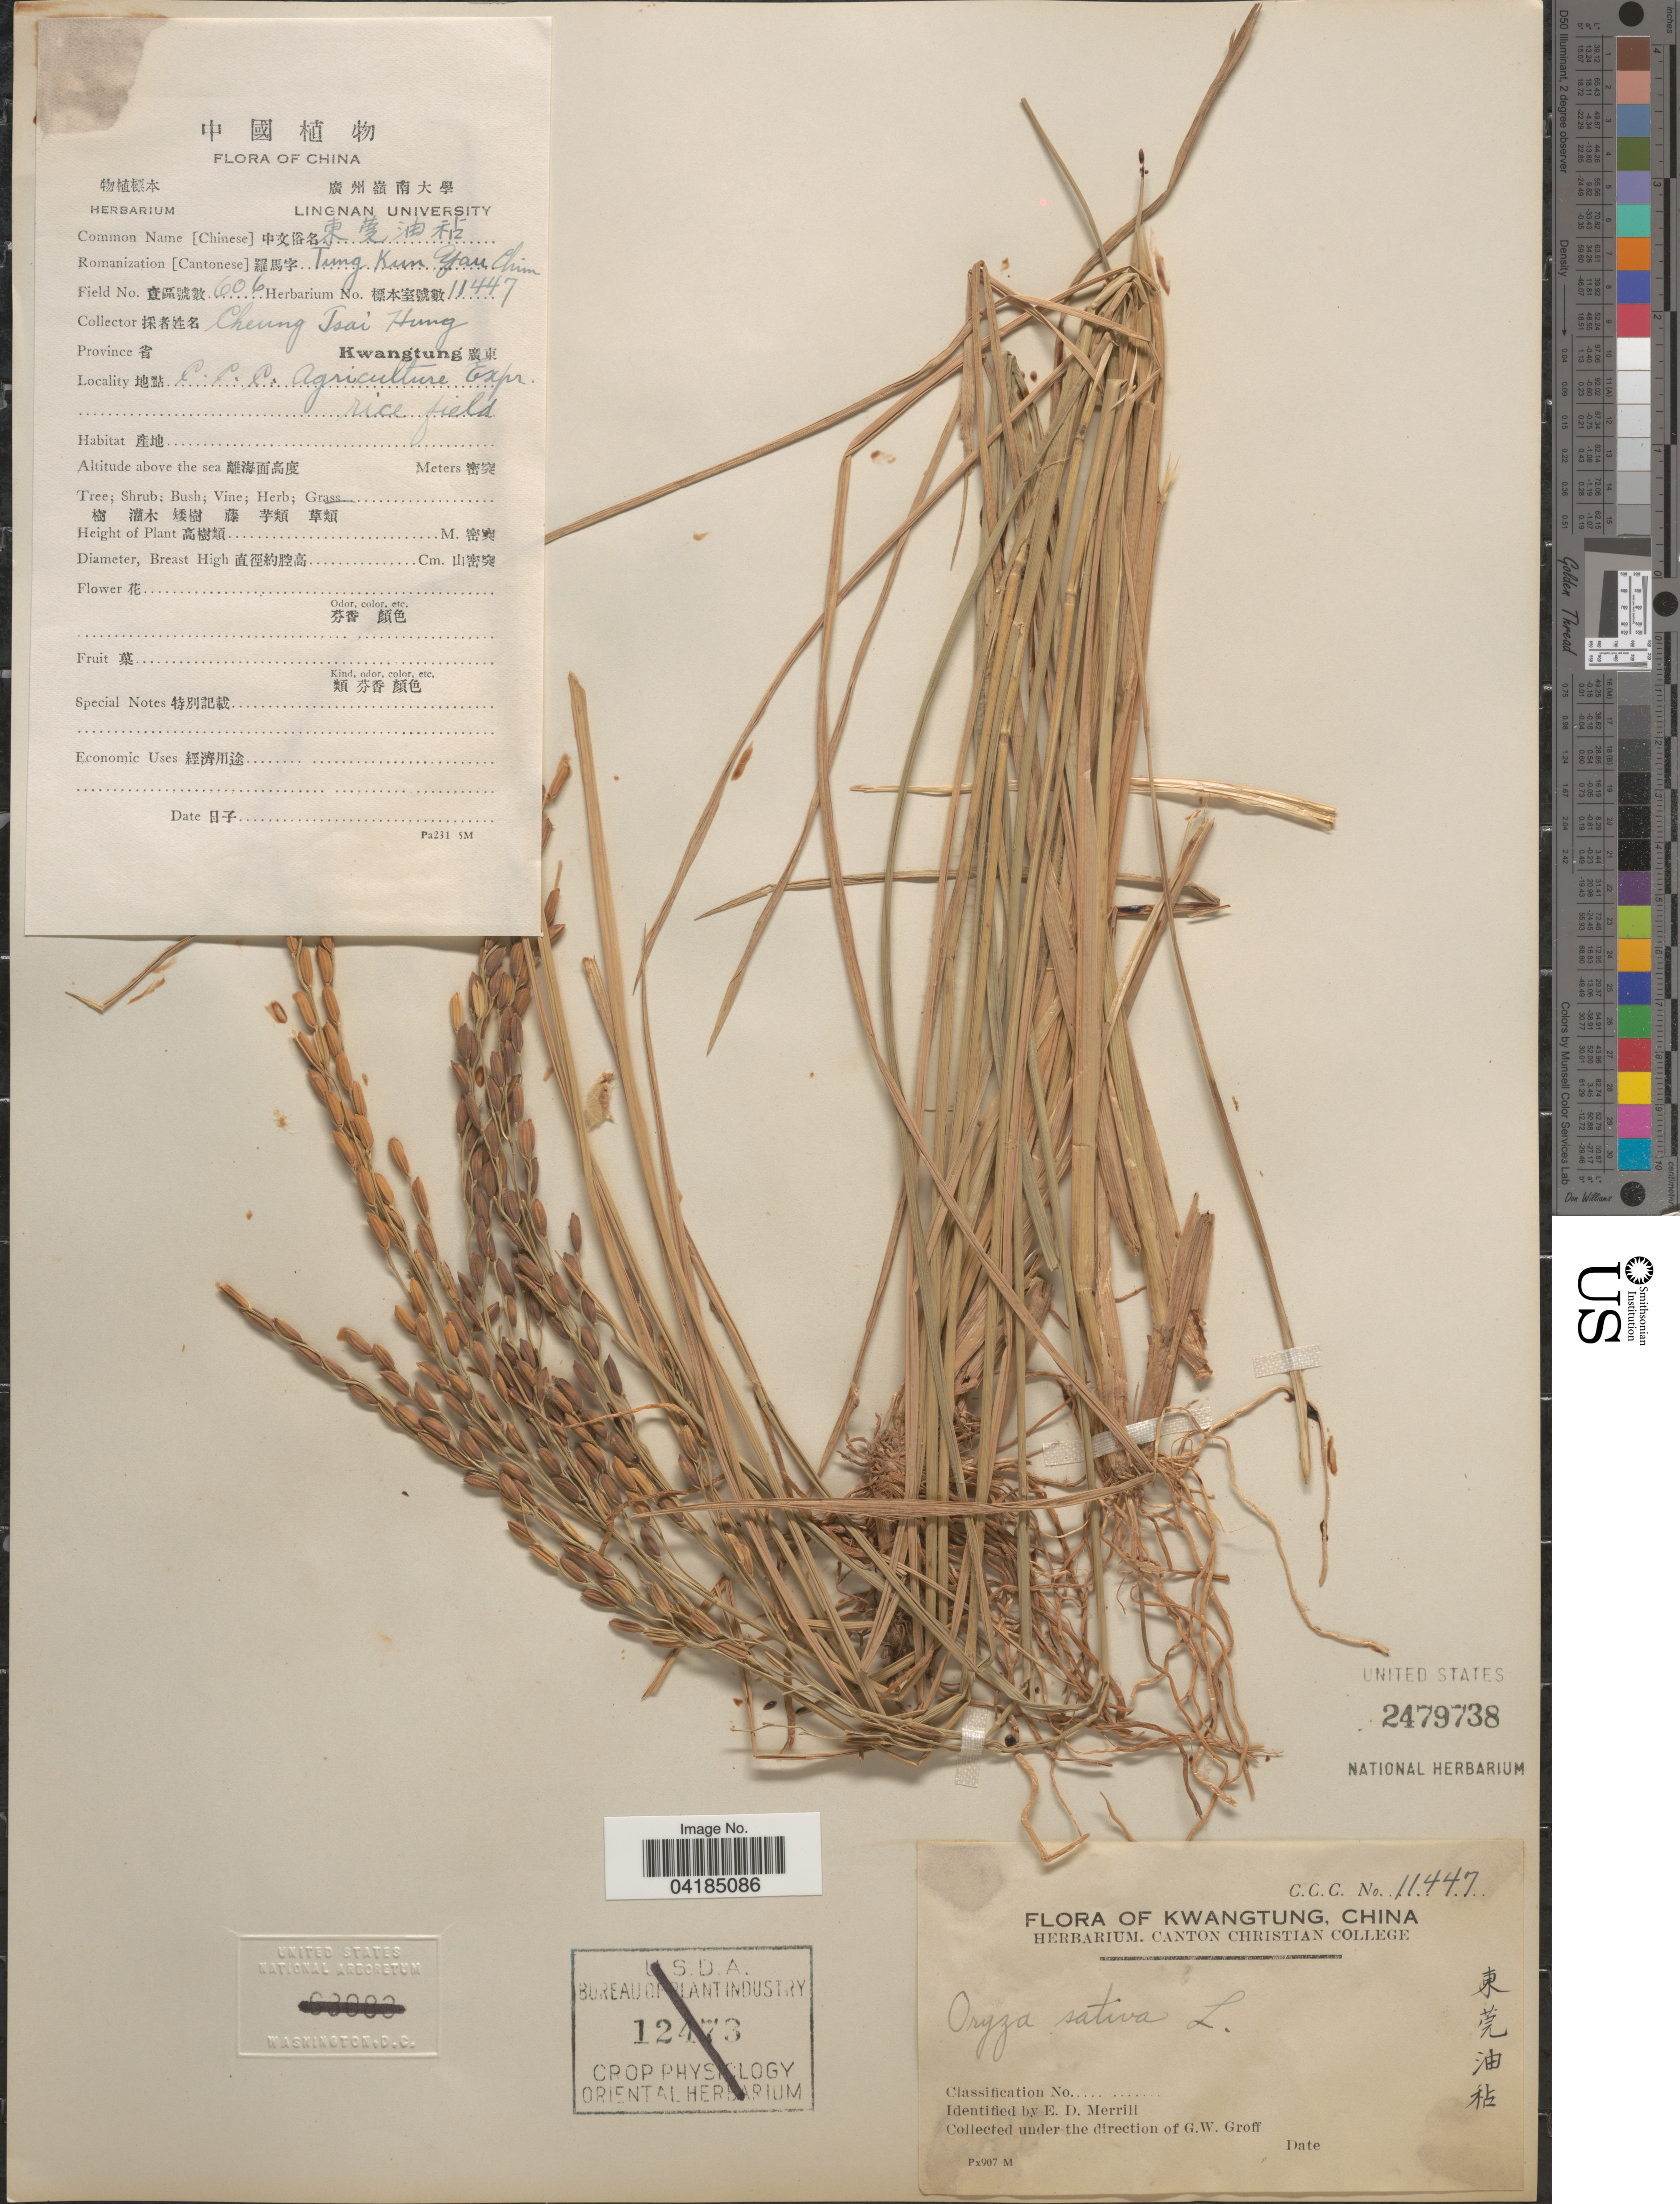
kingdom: Plantae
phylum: Tracheophyta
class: Liliopsida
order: Poales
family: Poaceae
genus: Oryza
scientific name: Oryza sativa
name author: L.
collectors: C. Hung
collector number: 606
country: China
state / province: Guangdong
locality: Kwangtung. C.C.C. Agriculture Expr. rice field.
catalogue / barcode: US 2479738